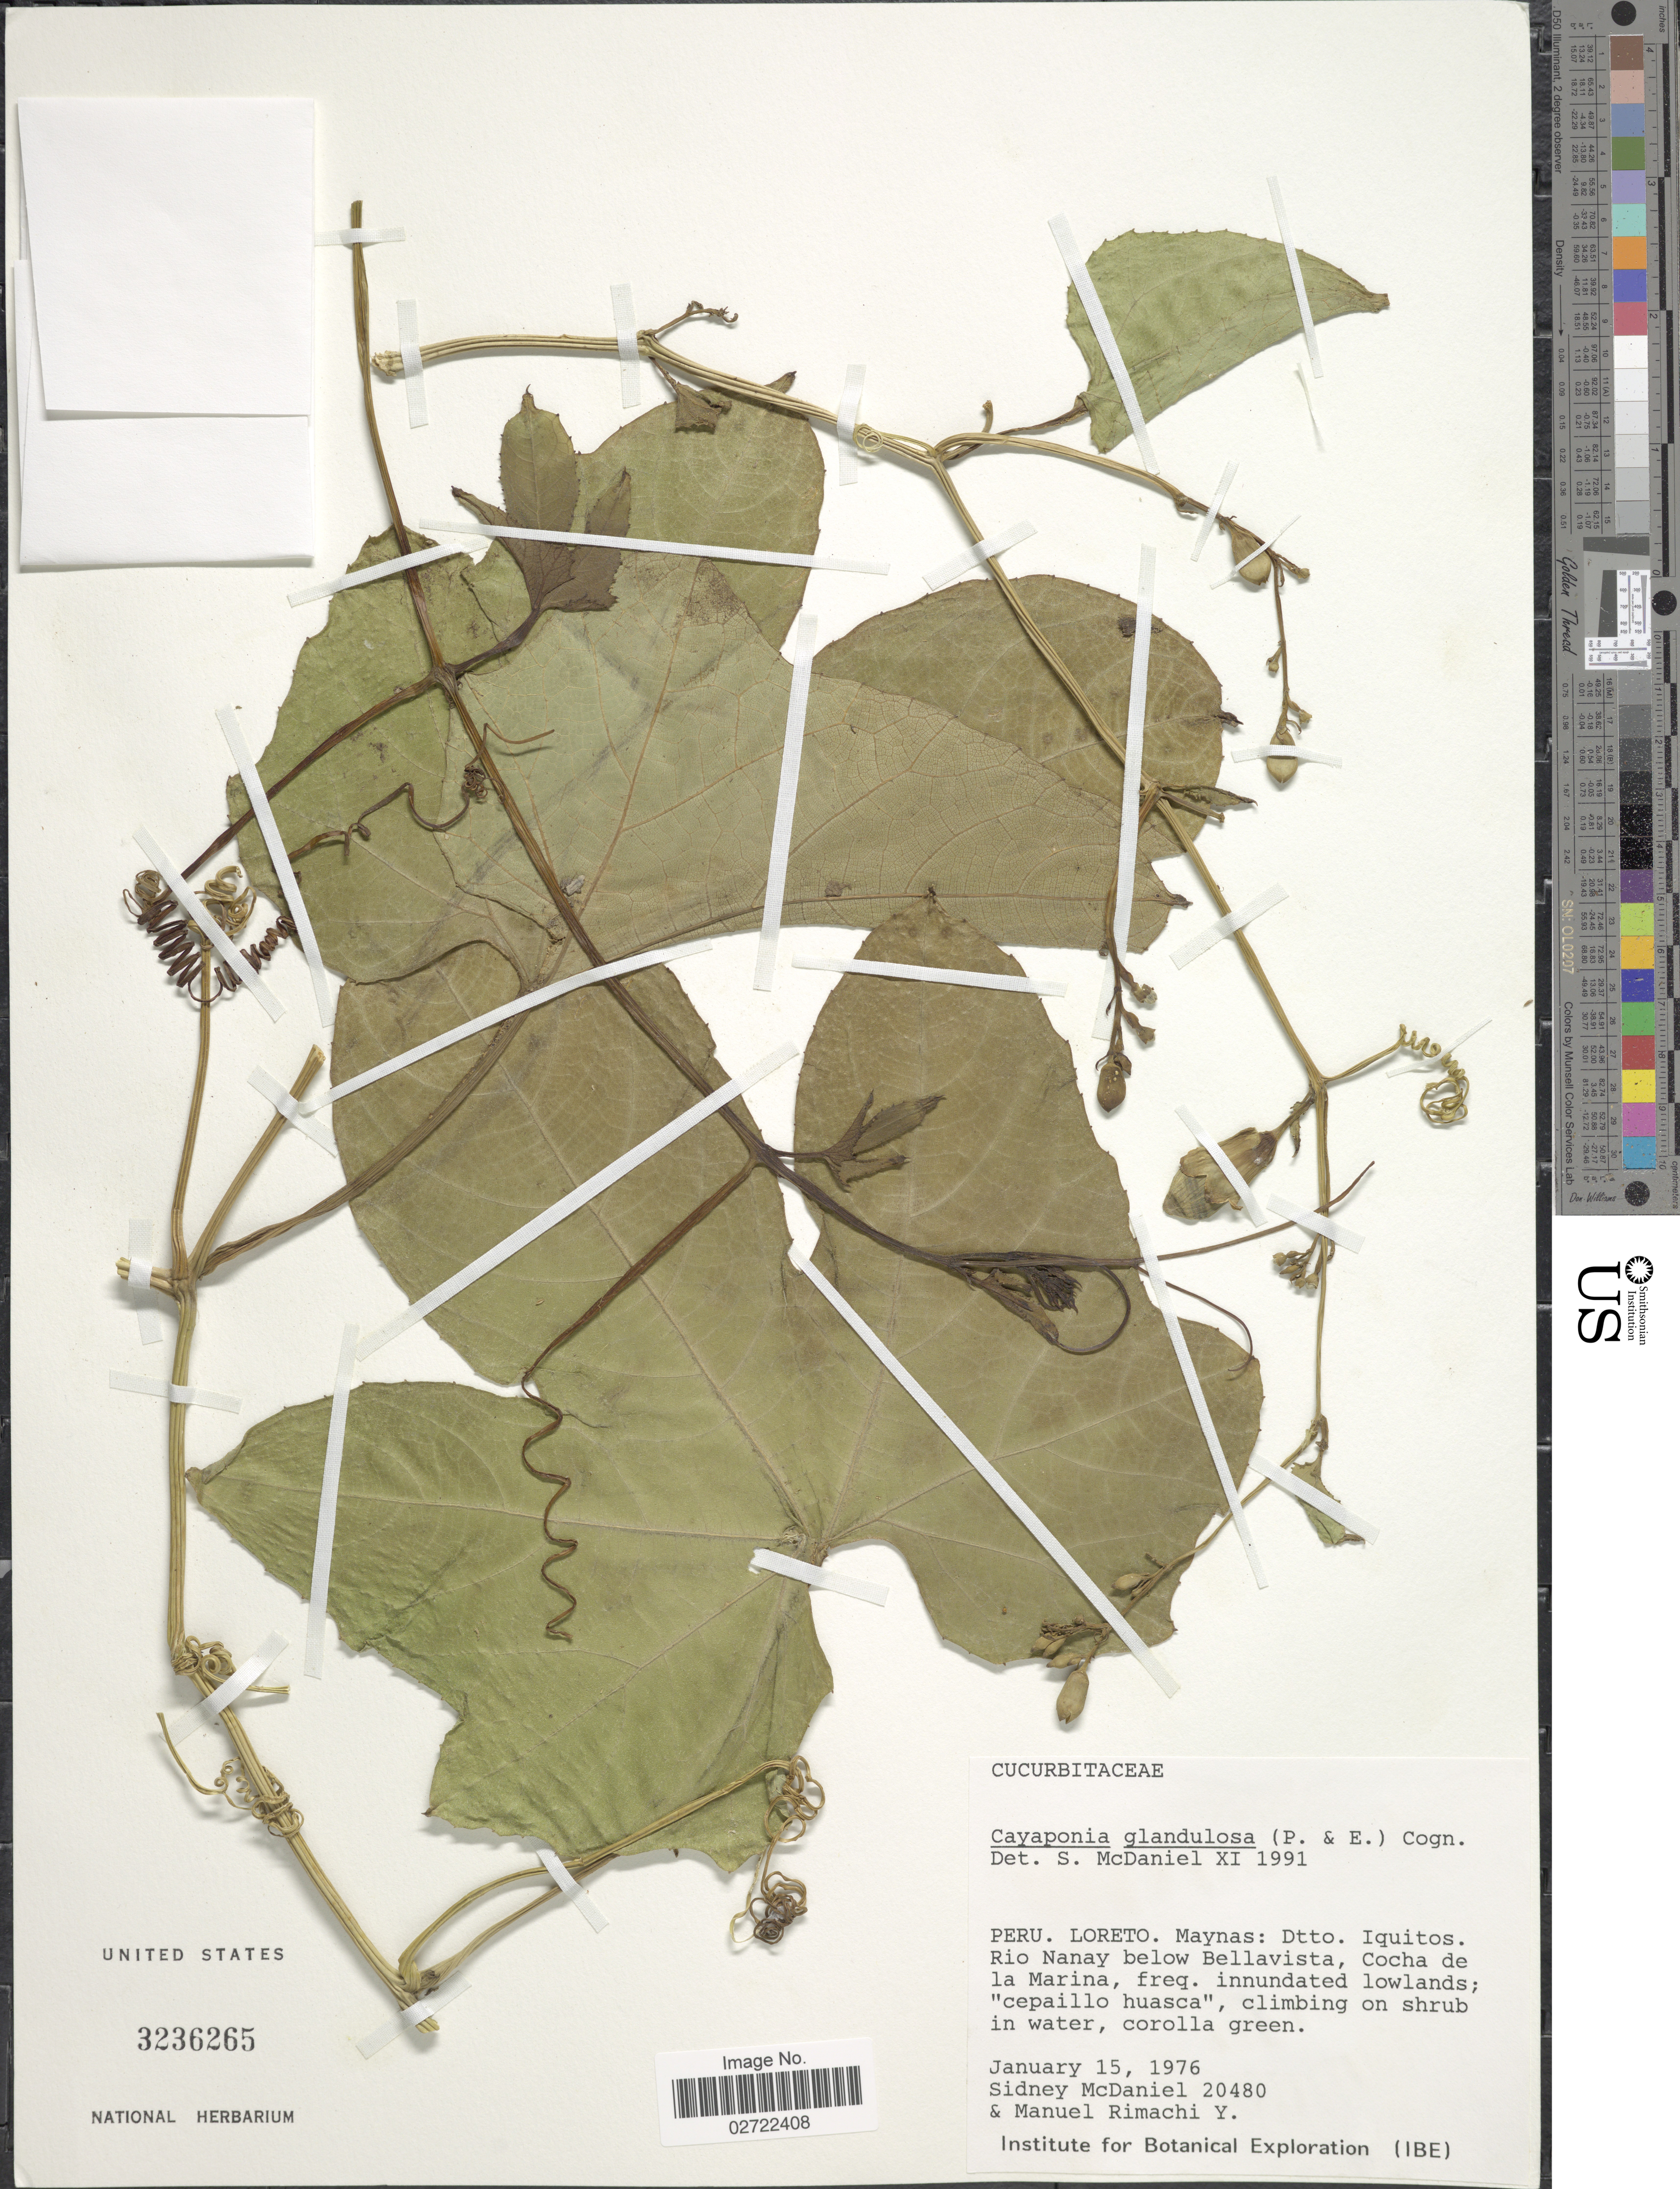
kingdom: Plantae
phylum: Tracheophyta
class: Magnoliopsida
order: Cucurbitales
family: Cucurbitaceae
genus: Cayaponia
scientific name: Cayaponia glandulosa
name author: (Poepp. & Endl.) Cogn.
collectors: S. McDaniel & M. Rimachi Y.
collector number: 20480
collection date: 1976-01-15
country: Peru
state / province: Loreto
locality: Maynas: Dtto. Iquitos. Rio Nanay below Bellavista, Cocha de la Marina.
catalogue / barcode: US 3236265